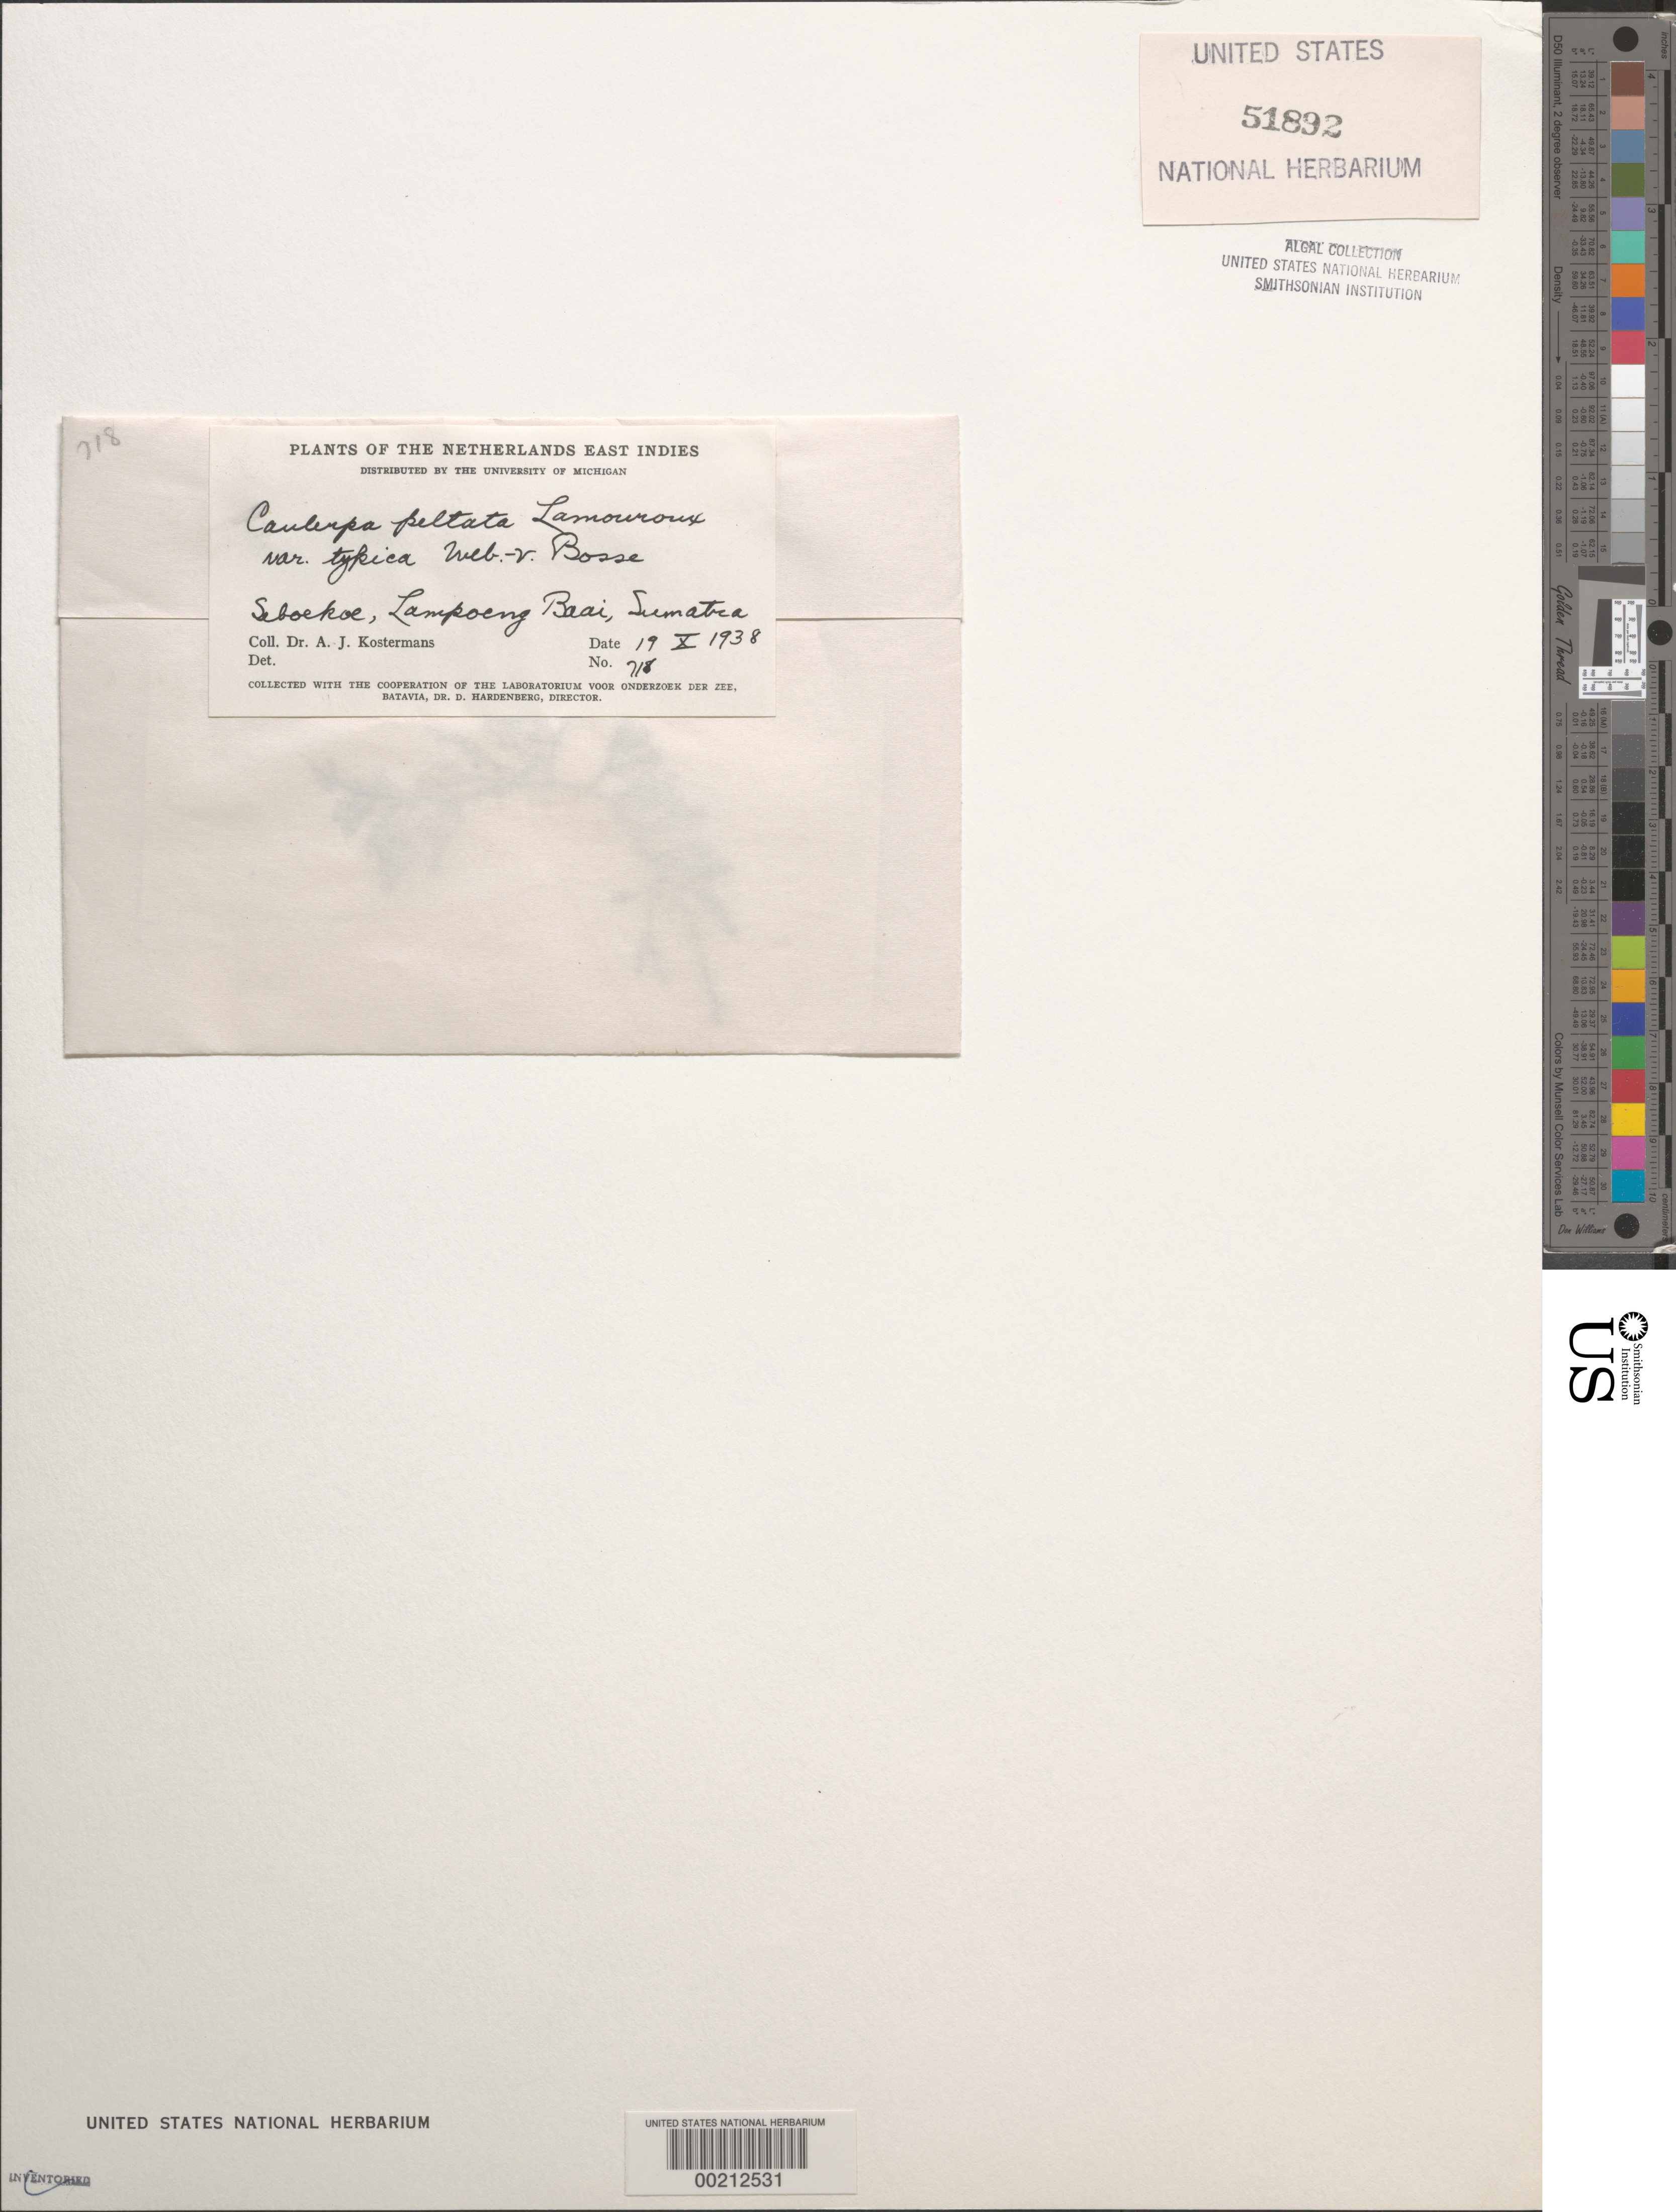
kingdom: Plantae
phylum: Chlorophyta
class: Ulvophyceae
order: Cladophorales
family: Cladophoraceae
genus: Cladophora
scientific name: Cladophora glomerata var. crassior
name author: (C. Agardh) C. Hoek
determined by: Algae name updating Project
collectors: A. J. G. Kostermans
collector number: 718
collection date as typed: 19 Oct 1938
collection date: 1938-10-19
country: Indonesia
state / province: Sumatra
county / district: Lampung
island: Sebuku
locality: Lampoeng Bay, Seboekoe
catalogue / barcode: US 51892